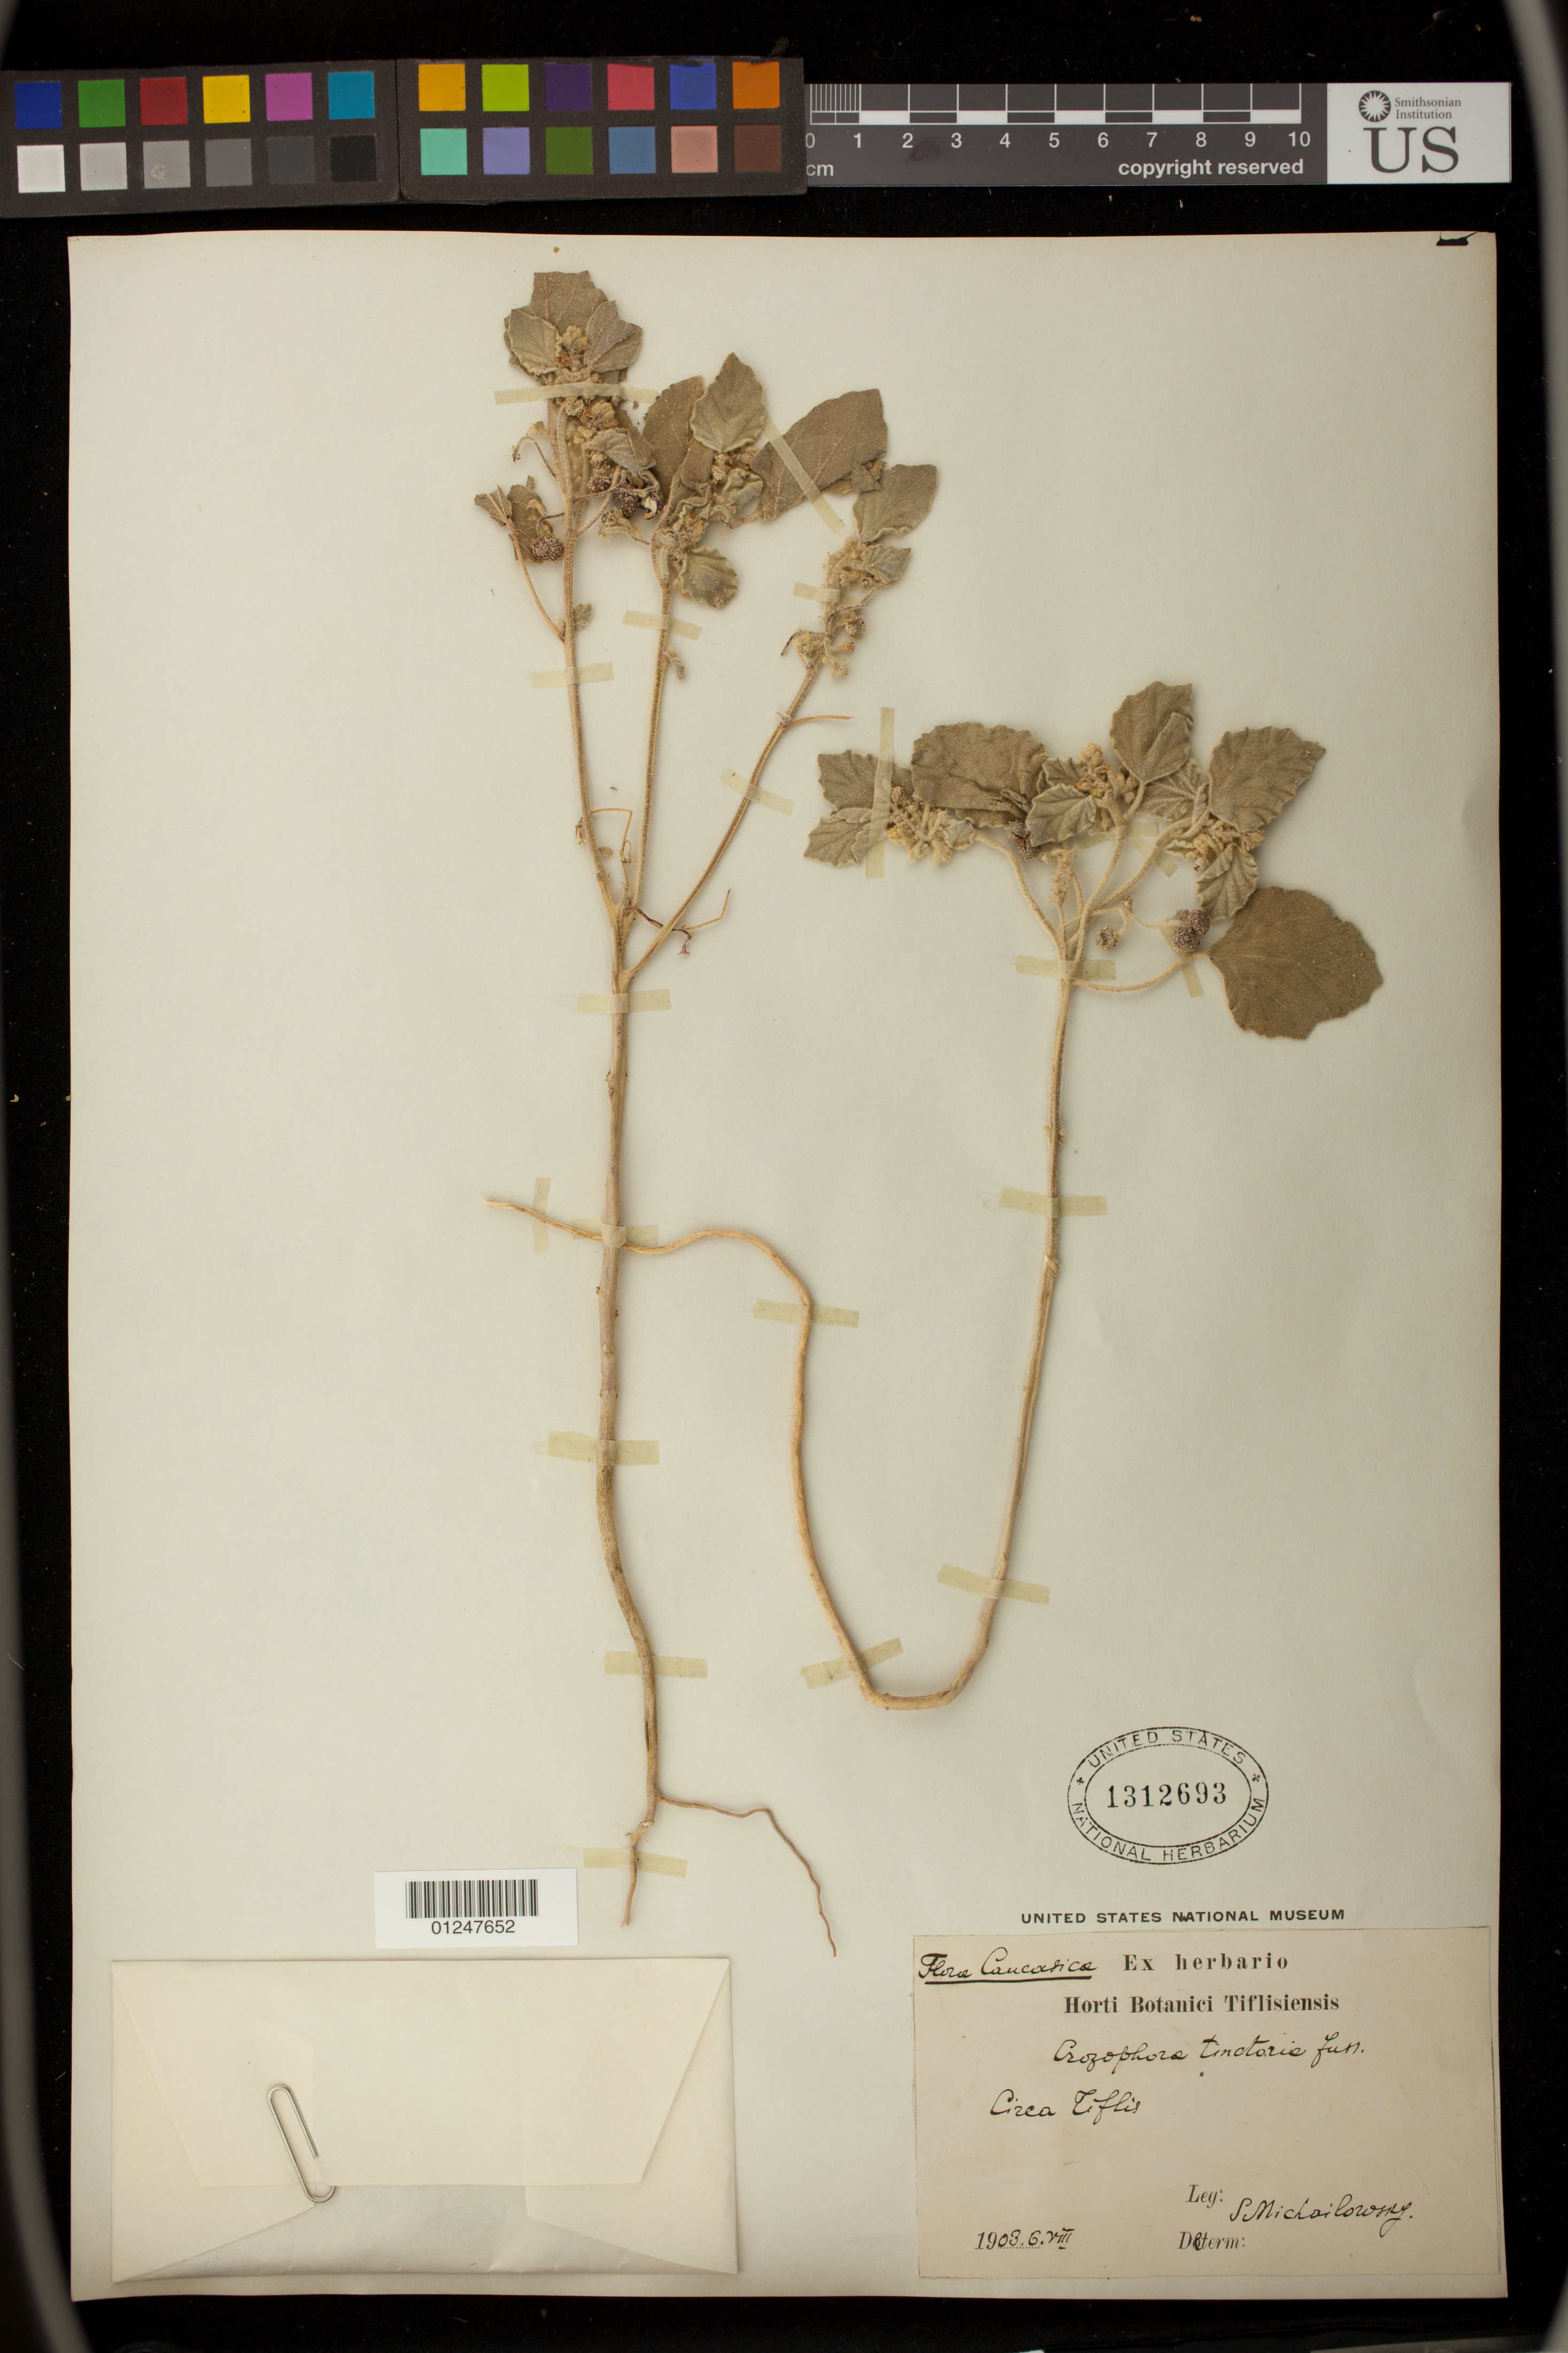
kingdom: Plantae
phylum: Tracheophyta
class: Magnoliopsida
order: Malpighiales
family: Euphorbiaceae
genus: Chrozophora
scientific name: Chrozophora tinctoria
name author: (L.) A. Juss.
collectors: S. Michailorosky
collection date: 1903-08-06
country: Georgia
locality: Circa Tiflis (Tbilisi)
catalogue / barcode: US 1312693